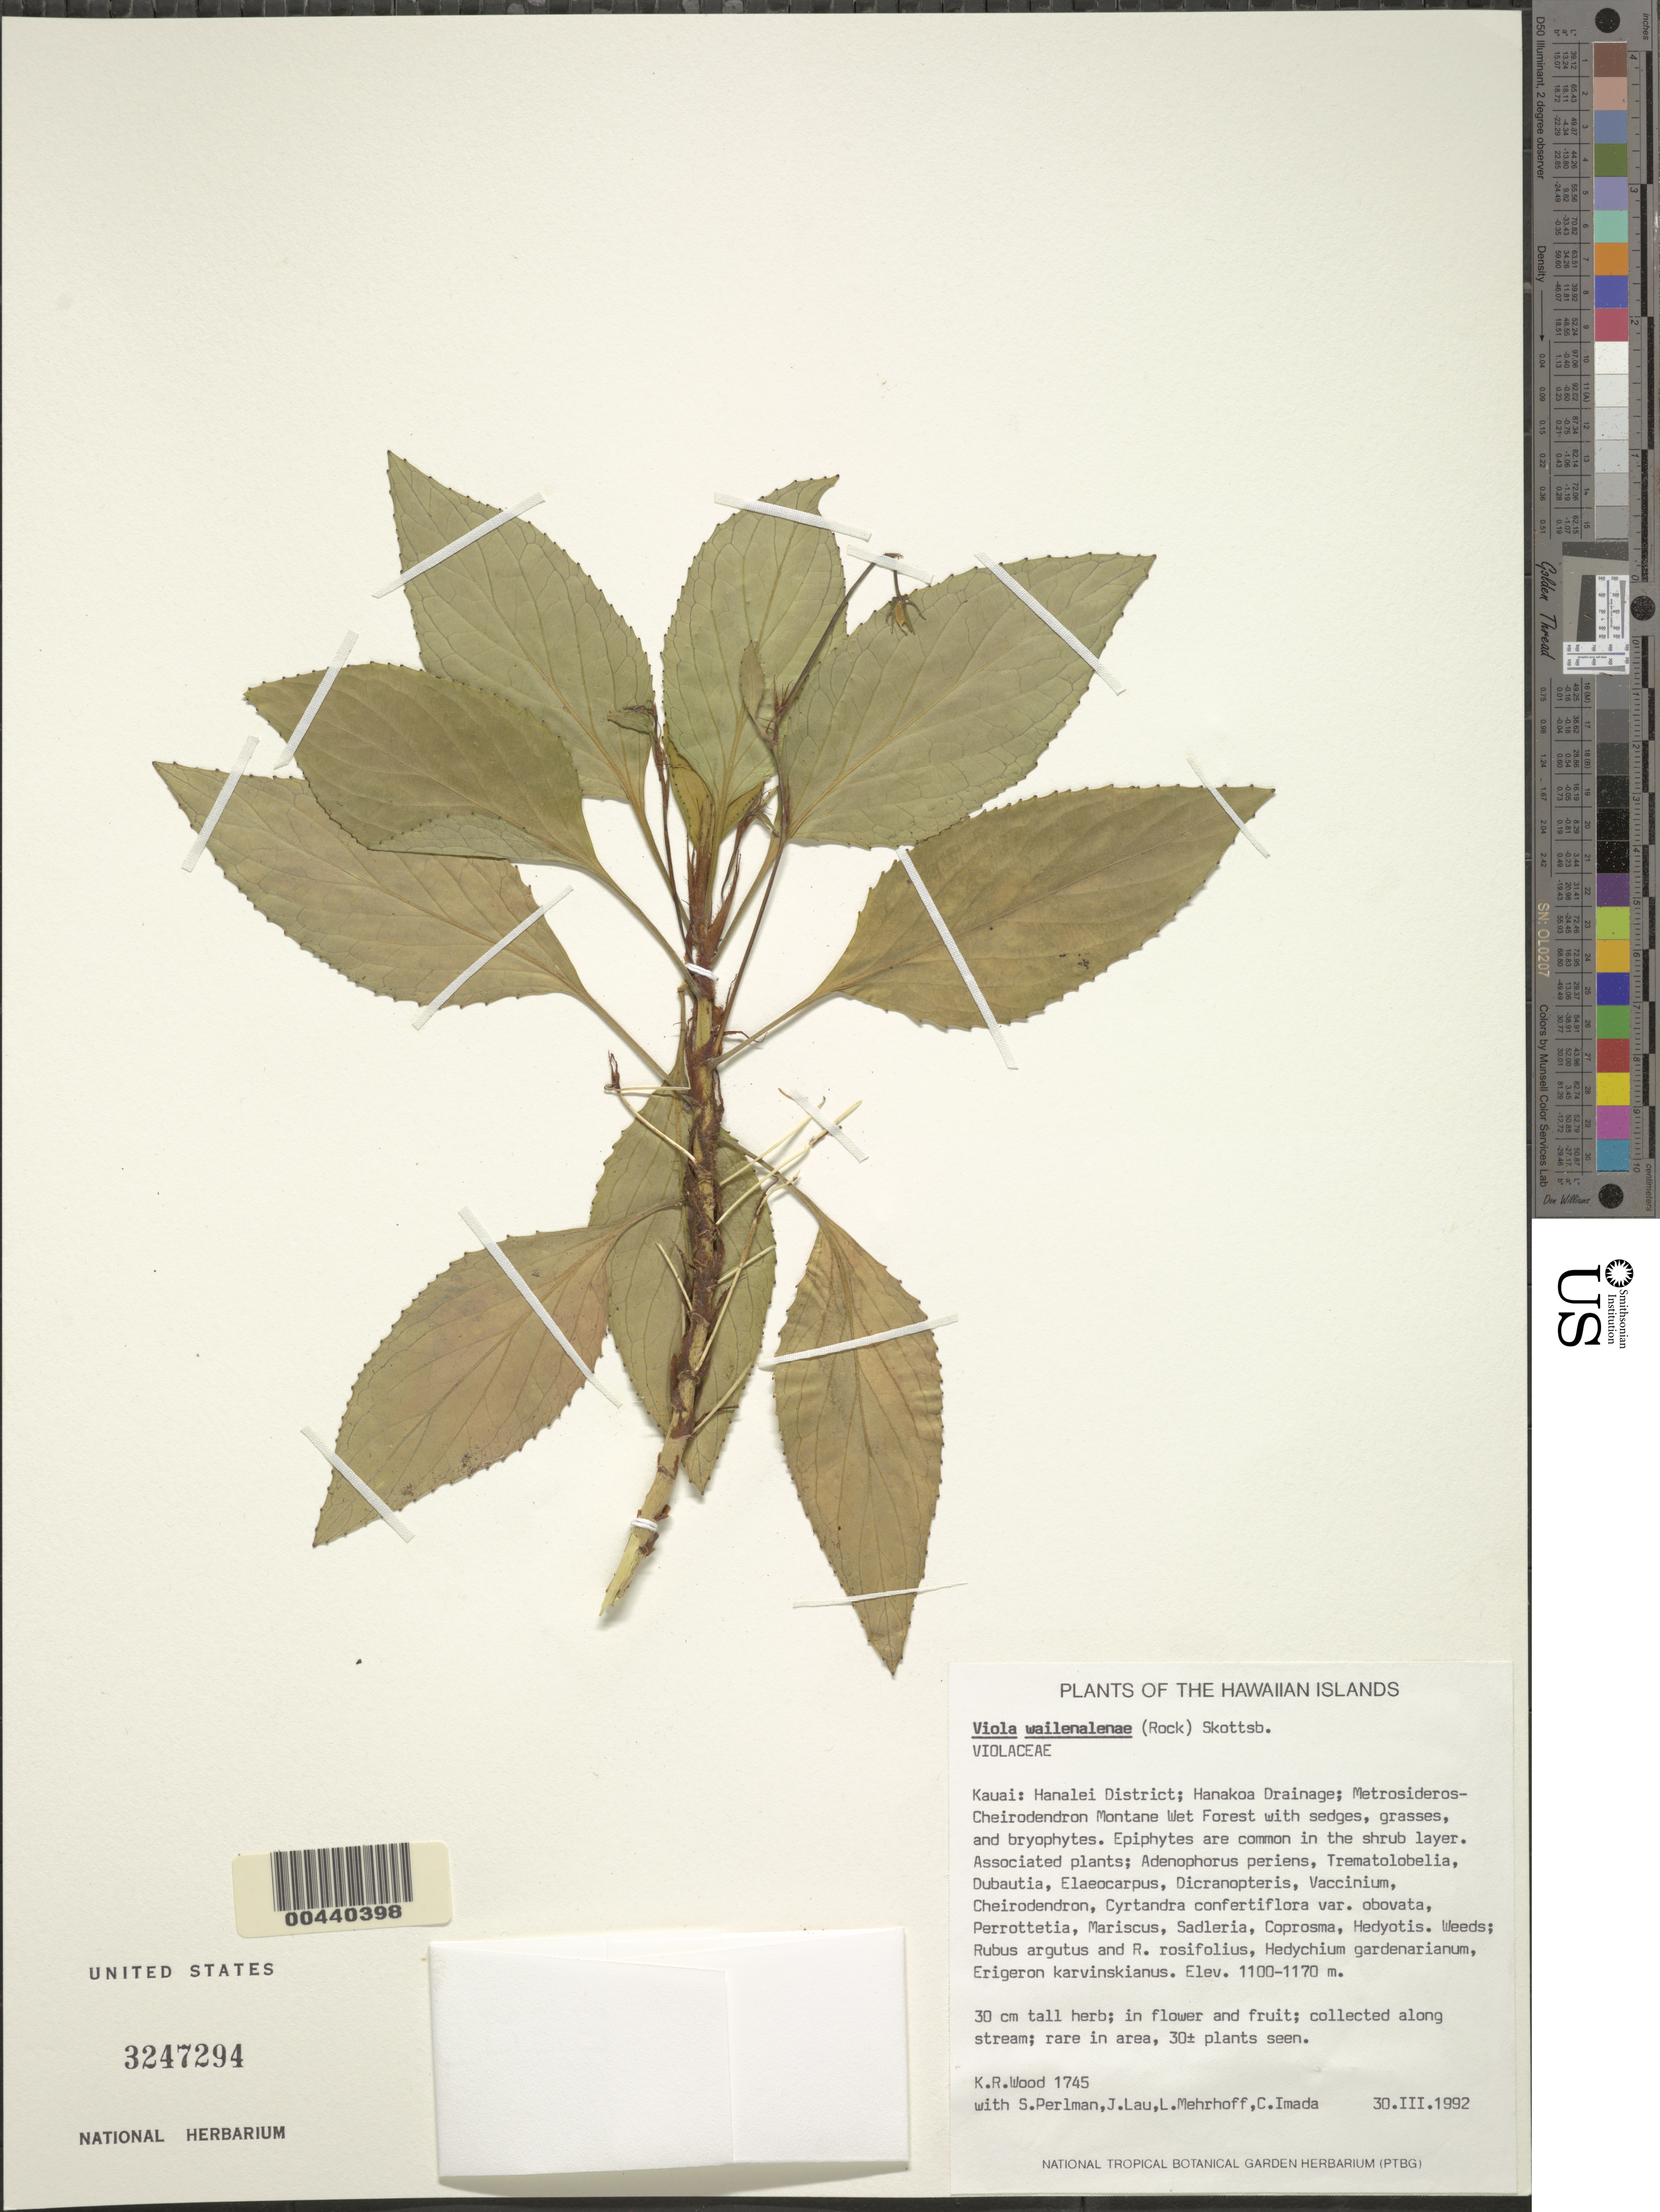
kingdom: Plantae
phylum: Tracheophyta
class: Magnoliopsida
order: Malpighiales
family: Violaceae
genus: Viola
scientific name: Viola wailenalenae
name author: (Rock) Skottsb.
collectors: K. R. Wood, S. P. Perlman, J. Lau, L. Mehrhoff & C. Imada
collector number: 1745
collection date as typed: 30 Mar 1992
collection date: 1992-03-30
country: United States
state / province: Hawaii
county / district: Kauai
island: Kaua'i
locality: Hanalei District; Hanakoa Drainage; collected along stream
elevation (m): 1100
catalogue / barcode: US 3247294